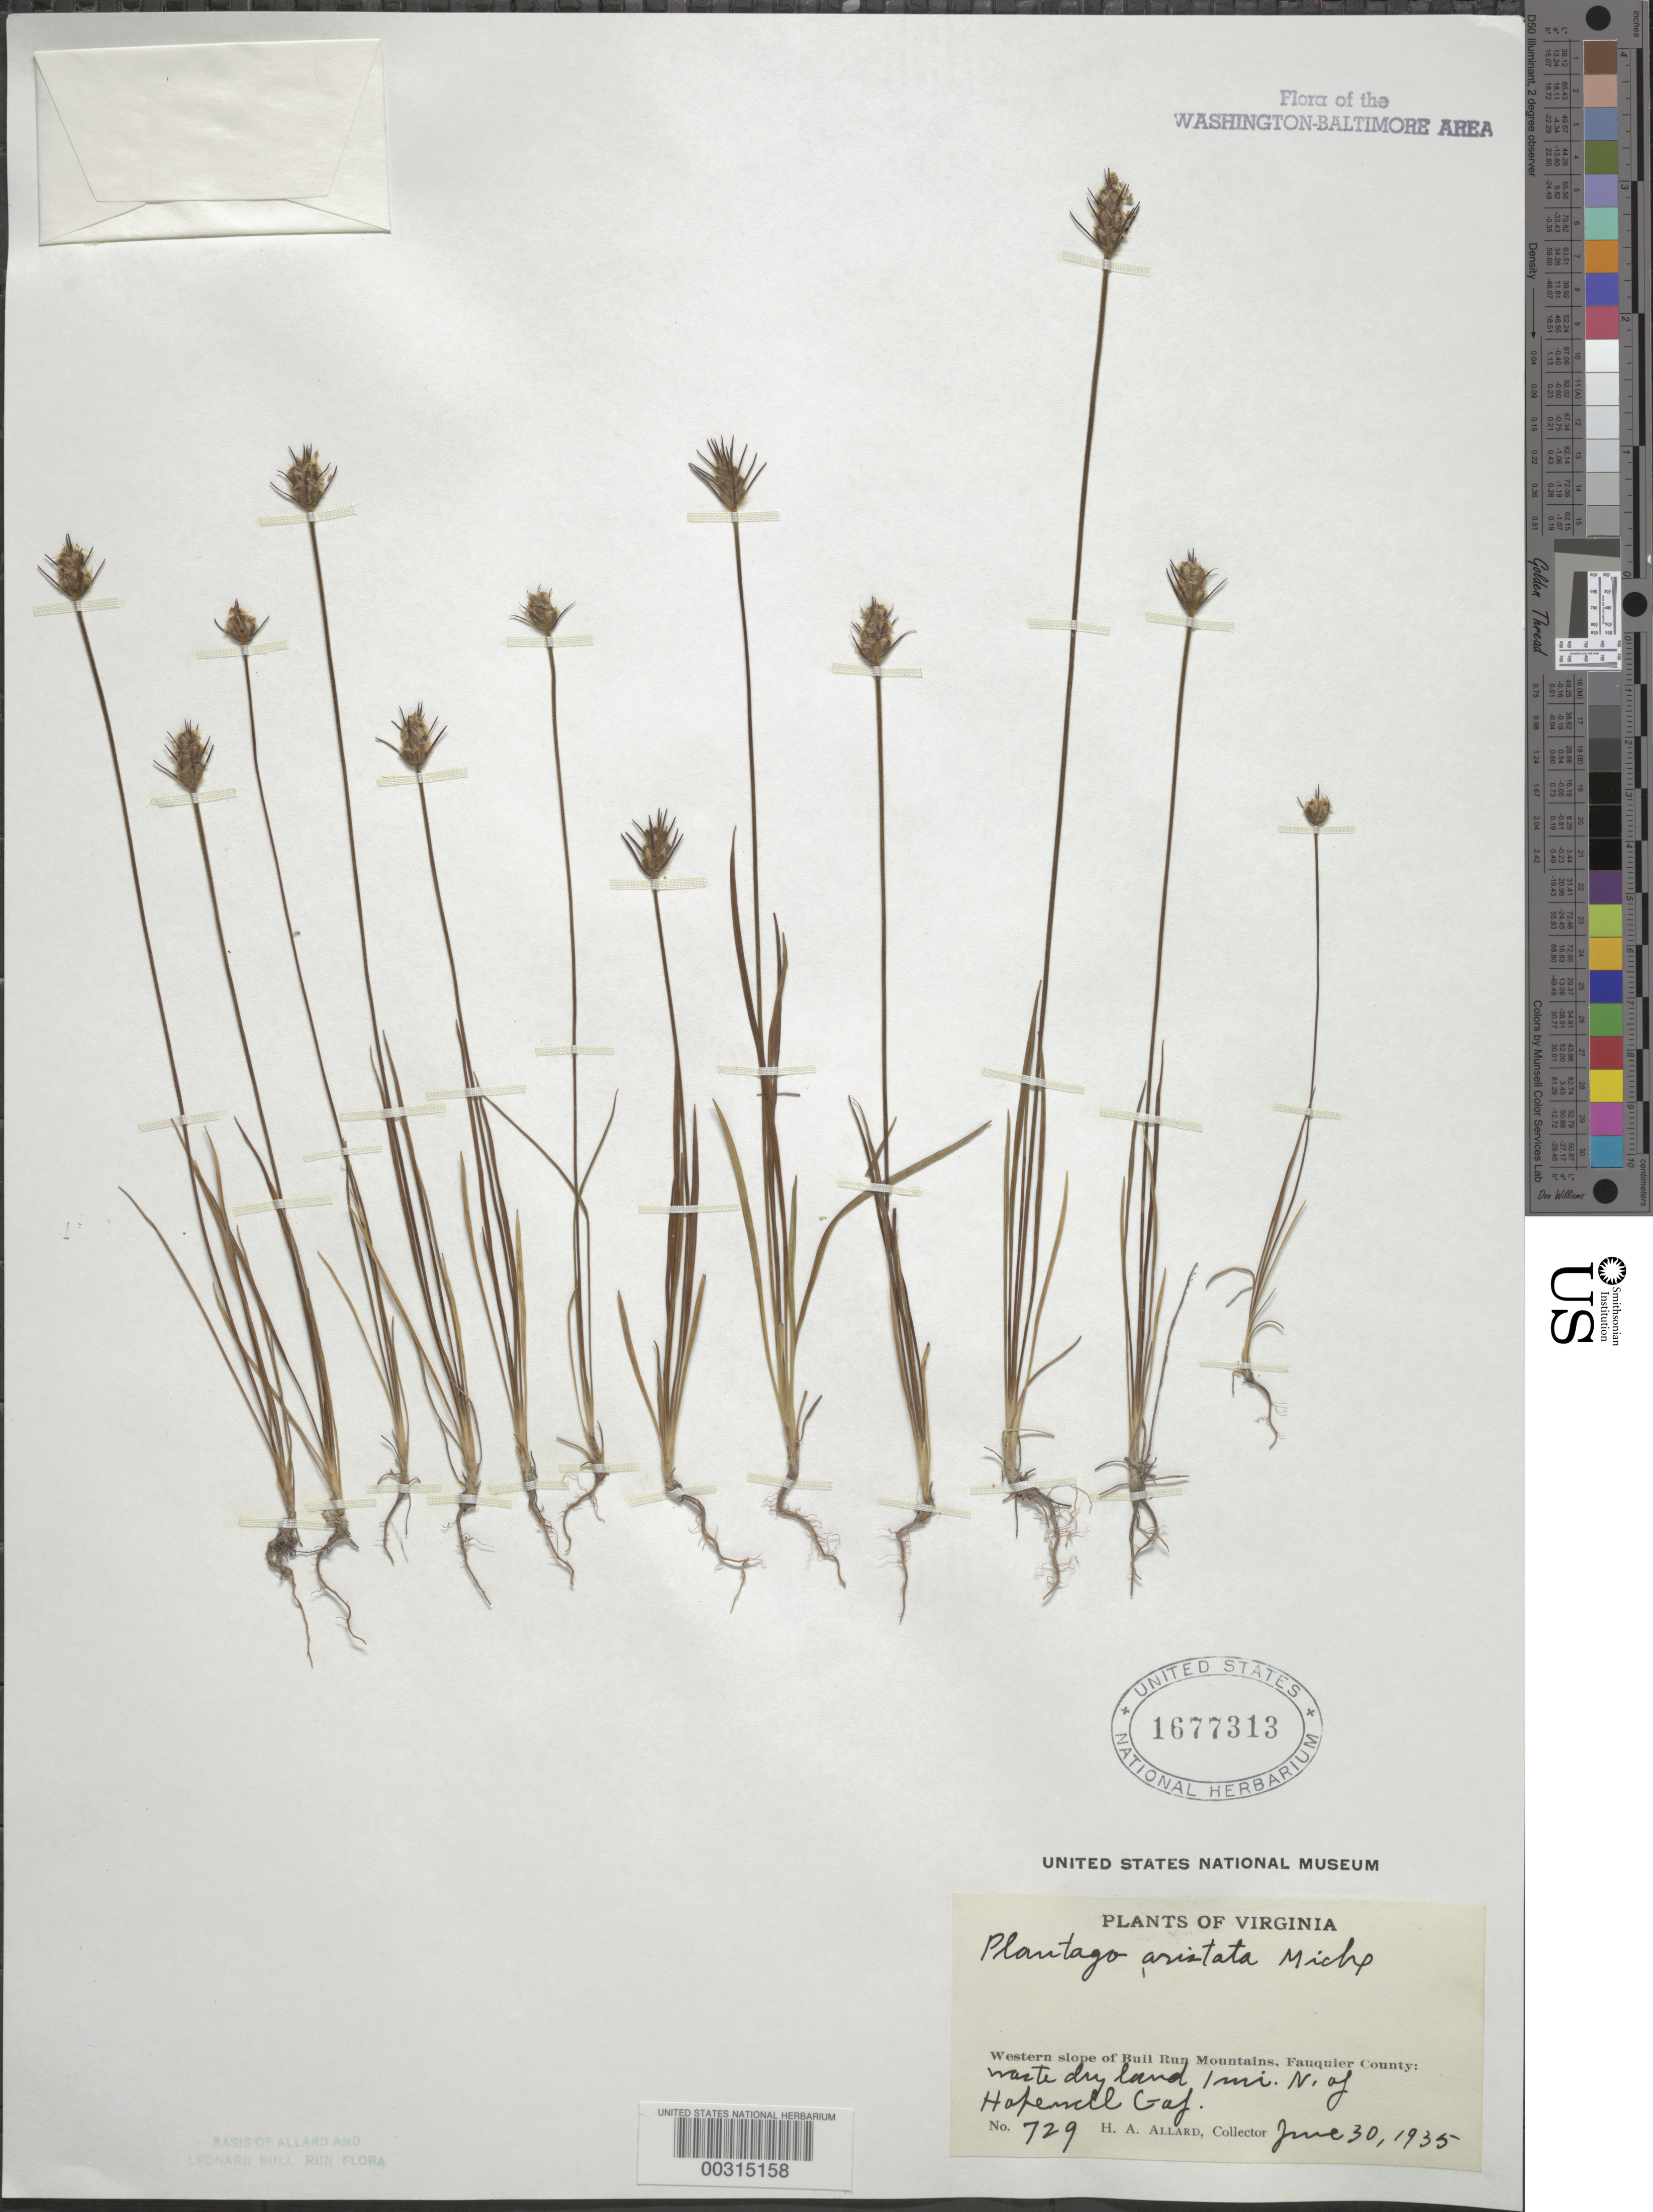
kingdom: Plantae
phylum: Tracheophyta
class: Magnoliopsida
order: Lamiales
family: Plantaginaceae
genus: Plantago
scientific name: Plantago aristata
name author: Michx.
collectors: H. A. Allard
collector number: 729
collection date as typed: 30 Jun 1935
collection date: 1935-06-30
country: United States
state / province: Virginia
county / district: Fauquier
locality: N of Hopewell Gap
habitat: Waste dry land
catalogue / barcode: US 1677313